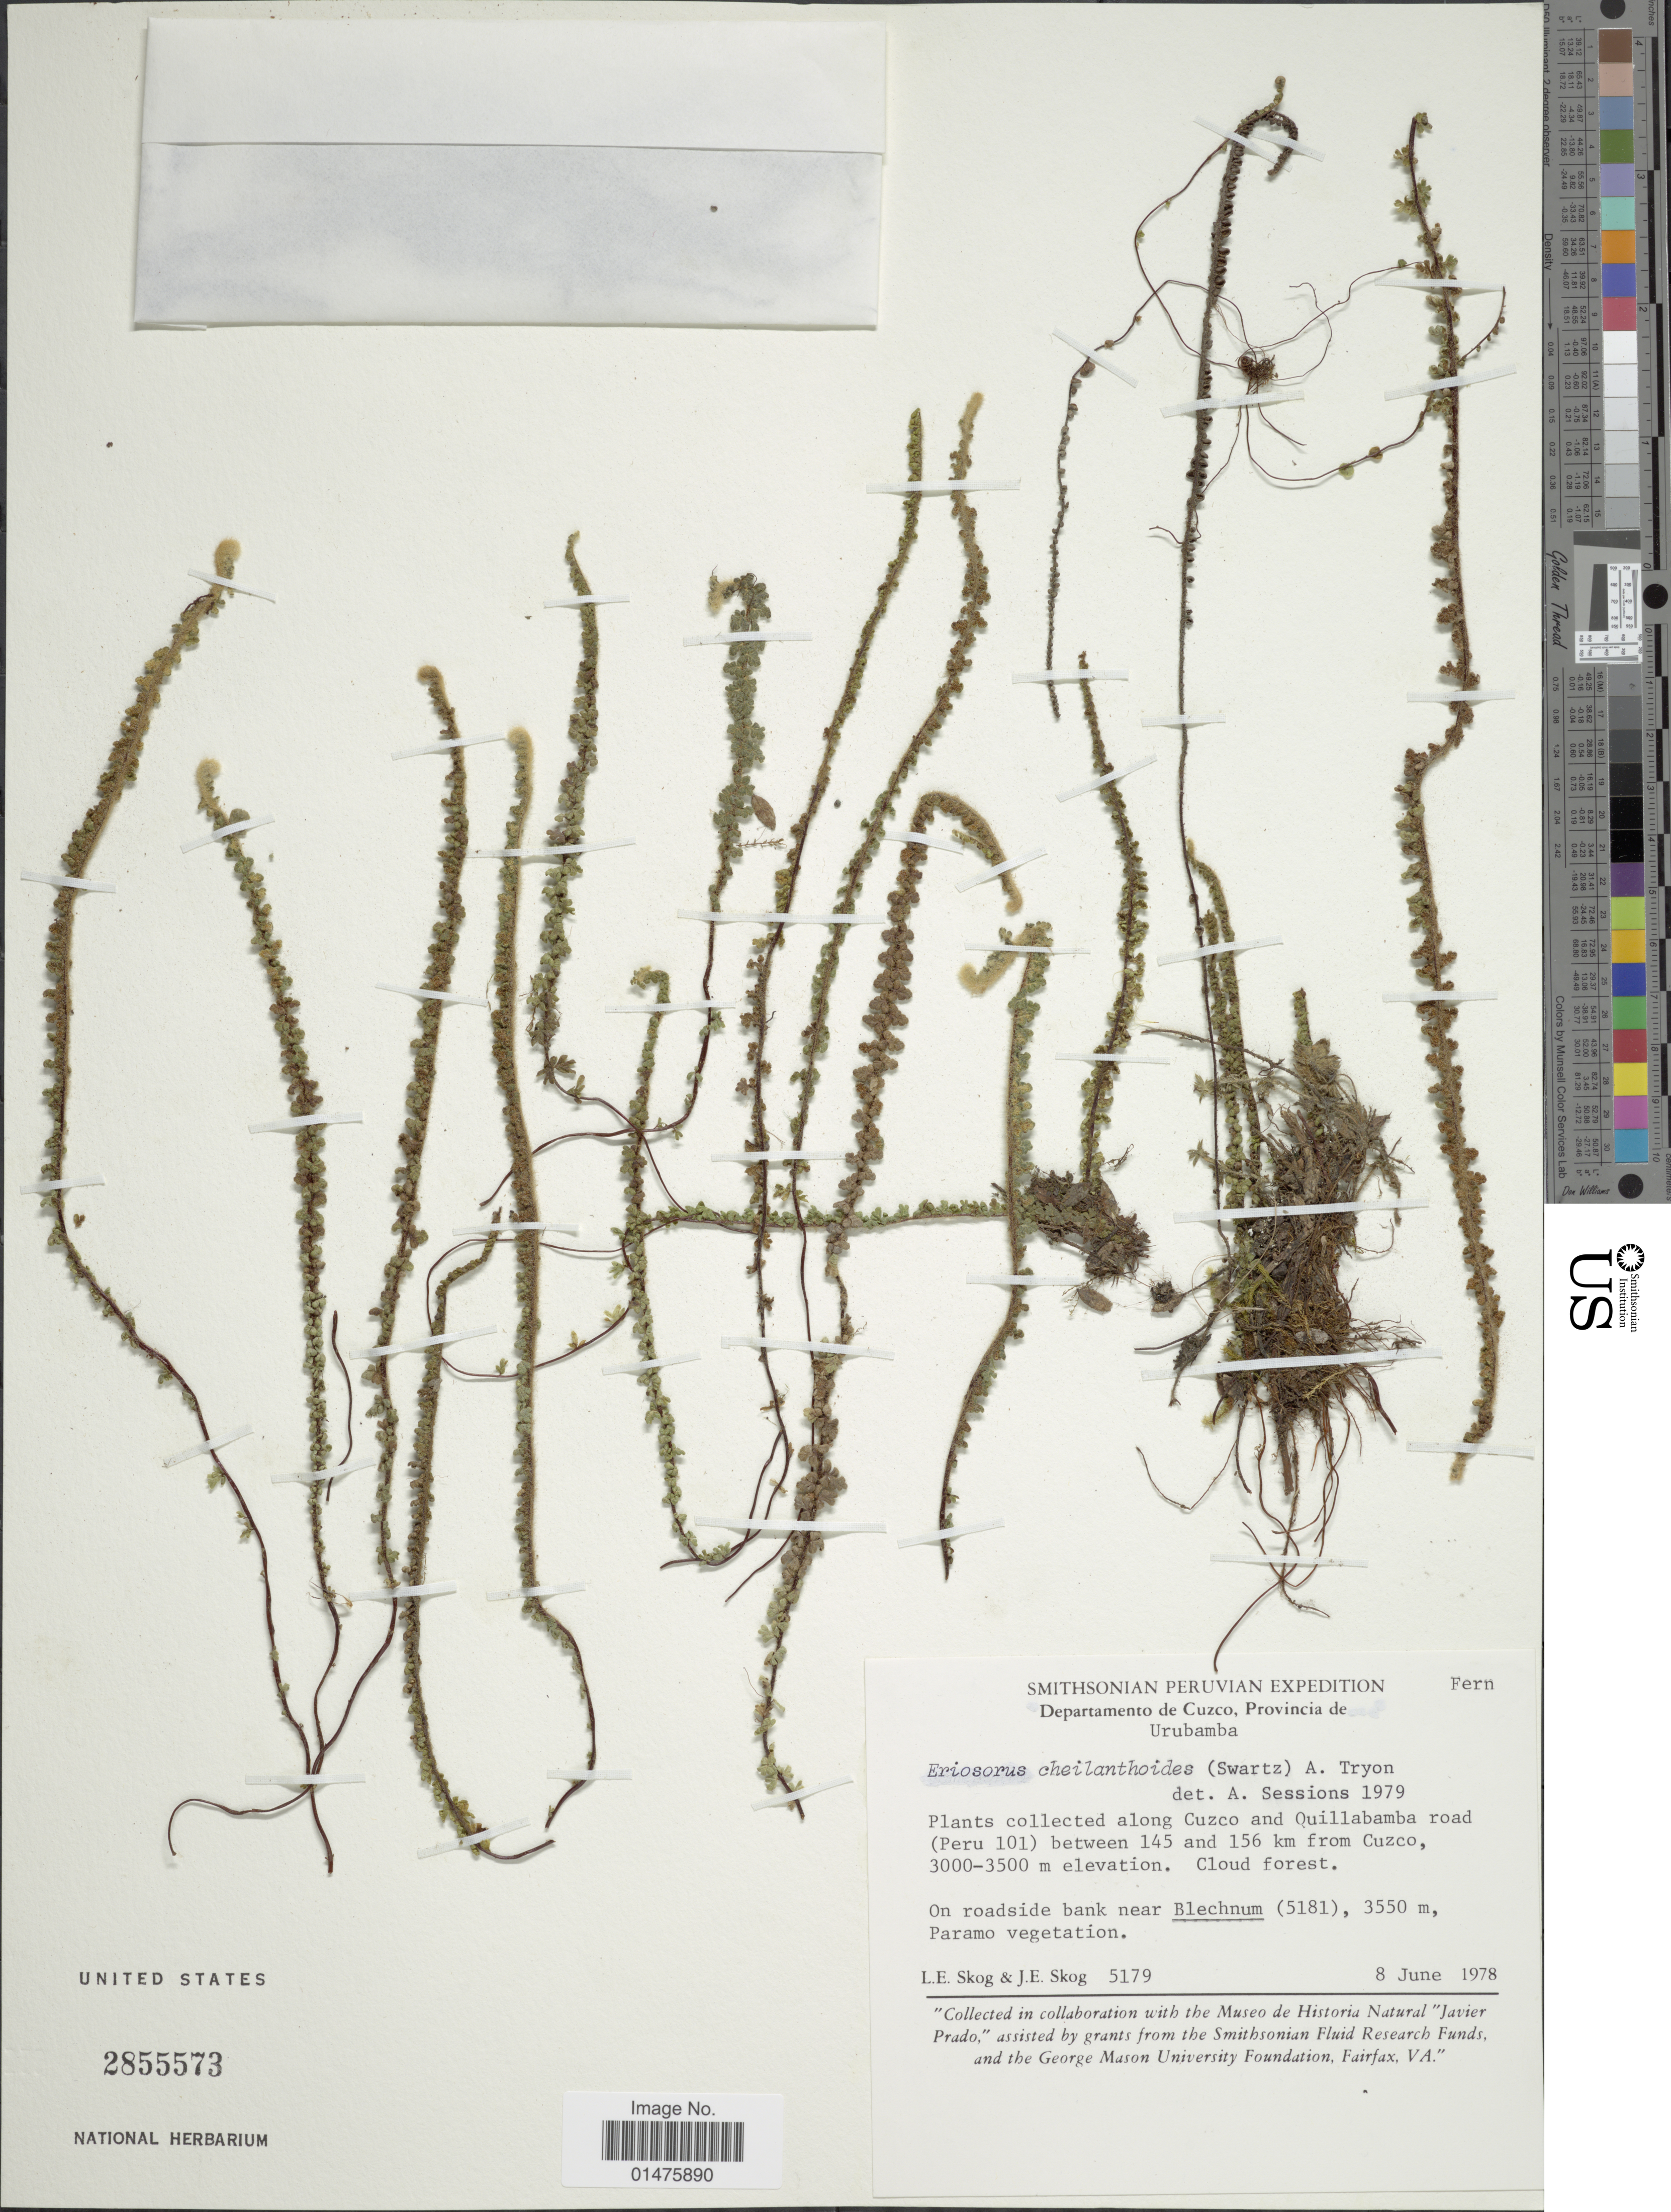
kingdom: Plantae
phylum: Tracheophyta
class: Polypodiopsida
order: Polypodiales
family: Pteridaceae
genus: Jamesonia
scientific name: Jamesonia cheilanthoides x J. jamesonia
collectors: L. E. Skog & J. E. Skog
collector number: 5179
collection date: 1978-06-08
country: Peru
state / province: Cusco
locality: Departamento de Cuzco, provincia de Urubamba, along Cuzco and Quillabamba road (Peru 101) between 145 and 156 km from Cuzco; On roadside bank near Blechnum, Paramo vegetation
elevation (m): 3000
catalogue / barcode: US 2855573